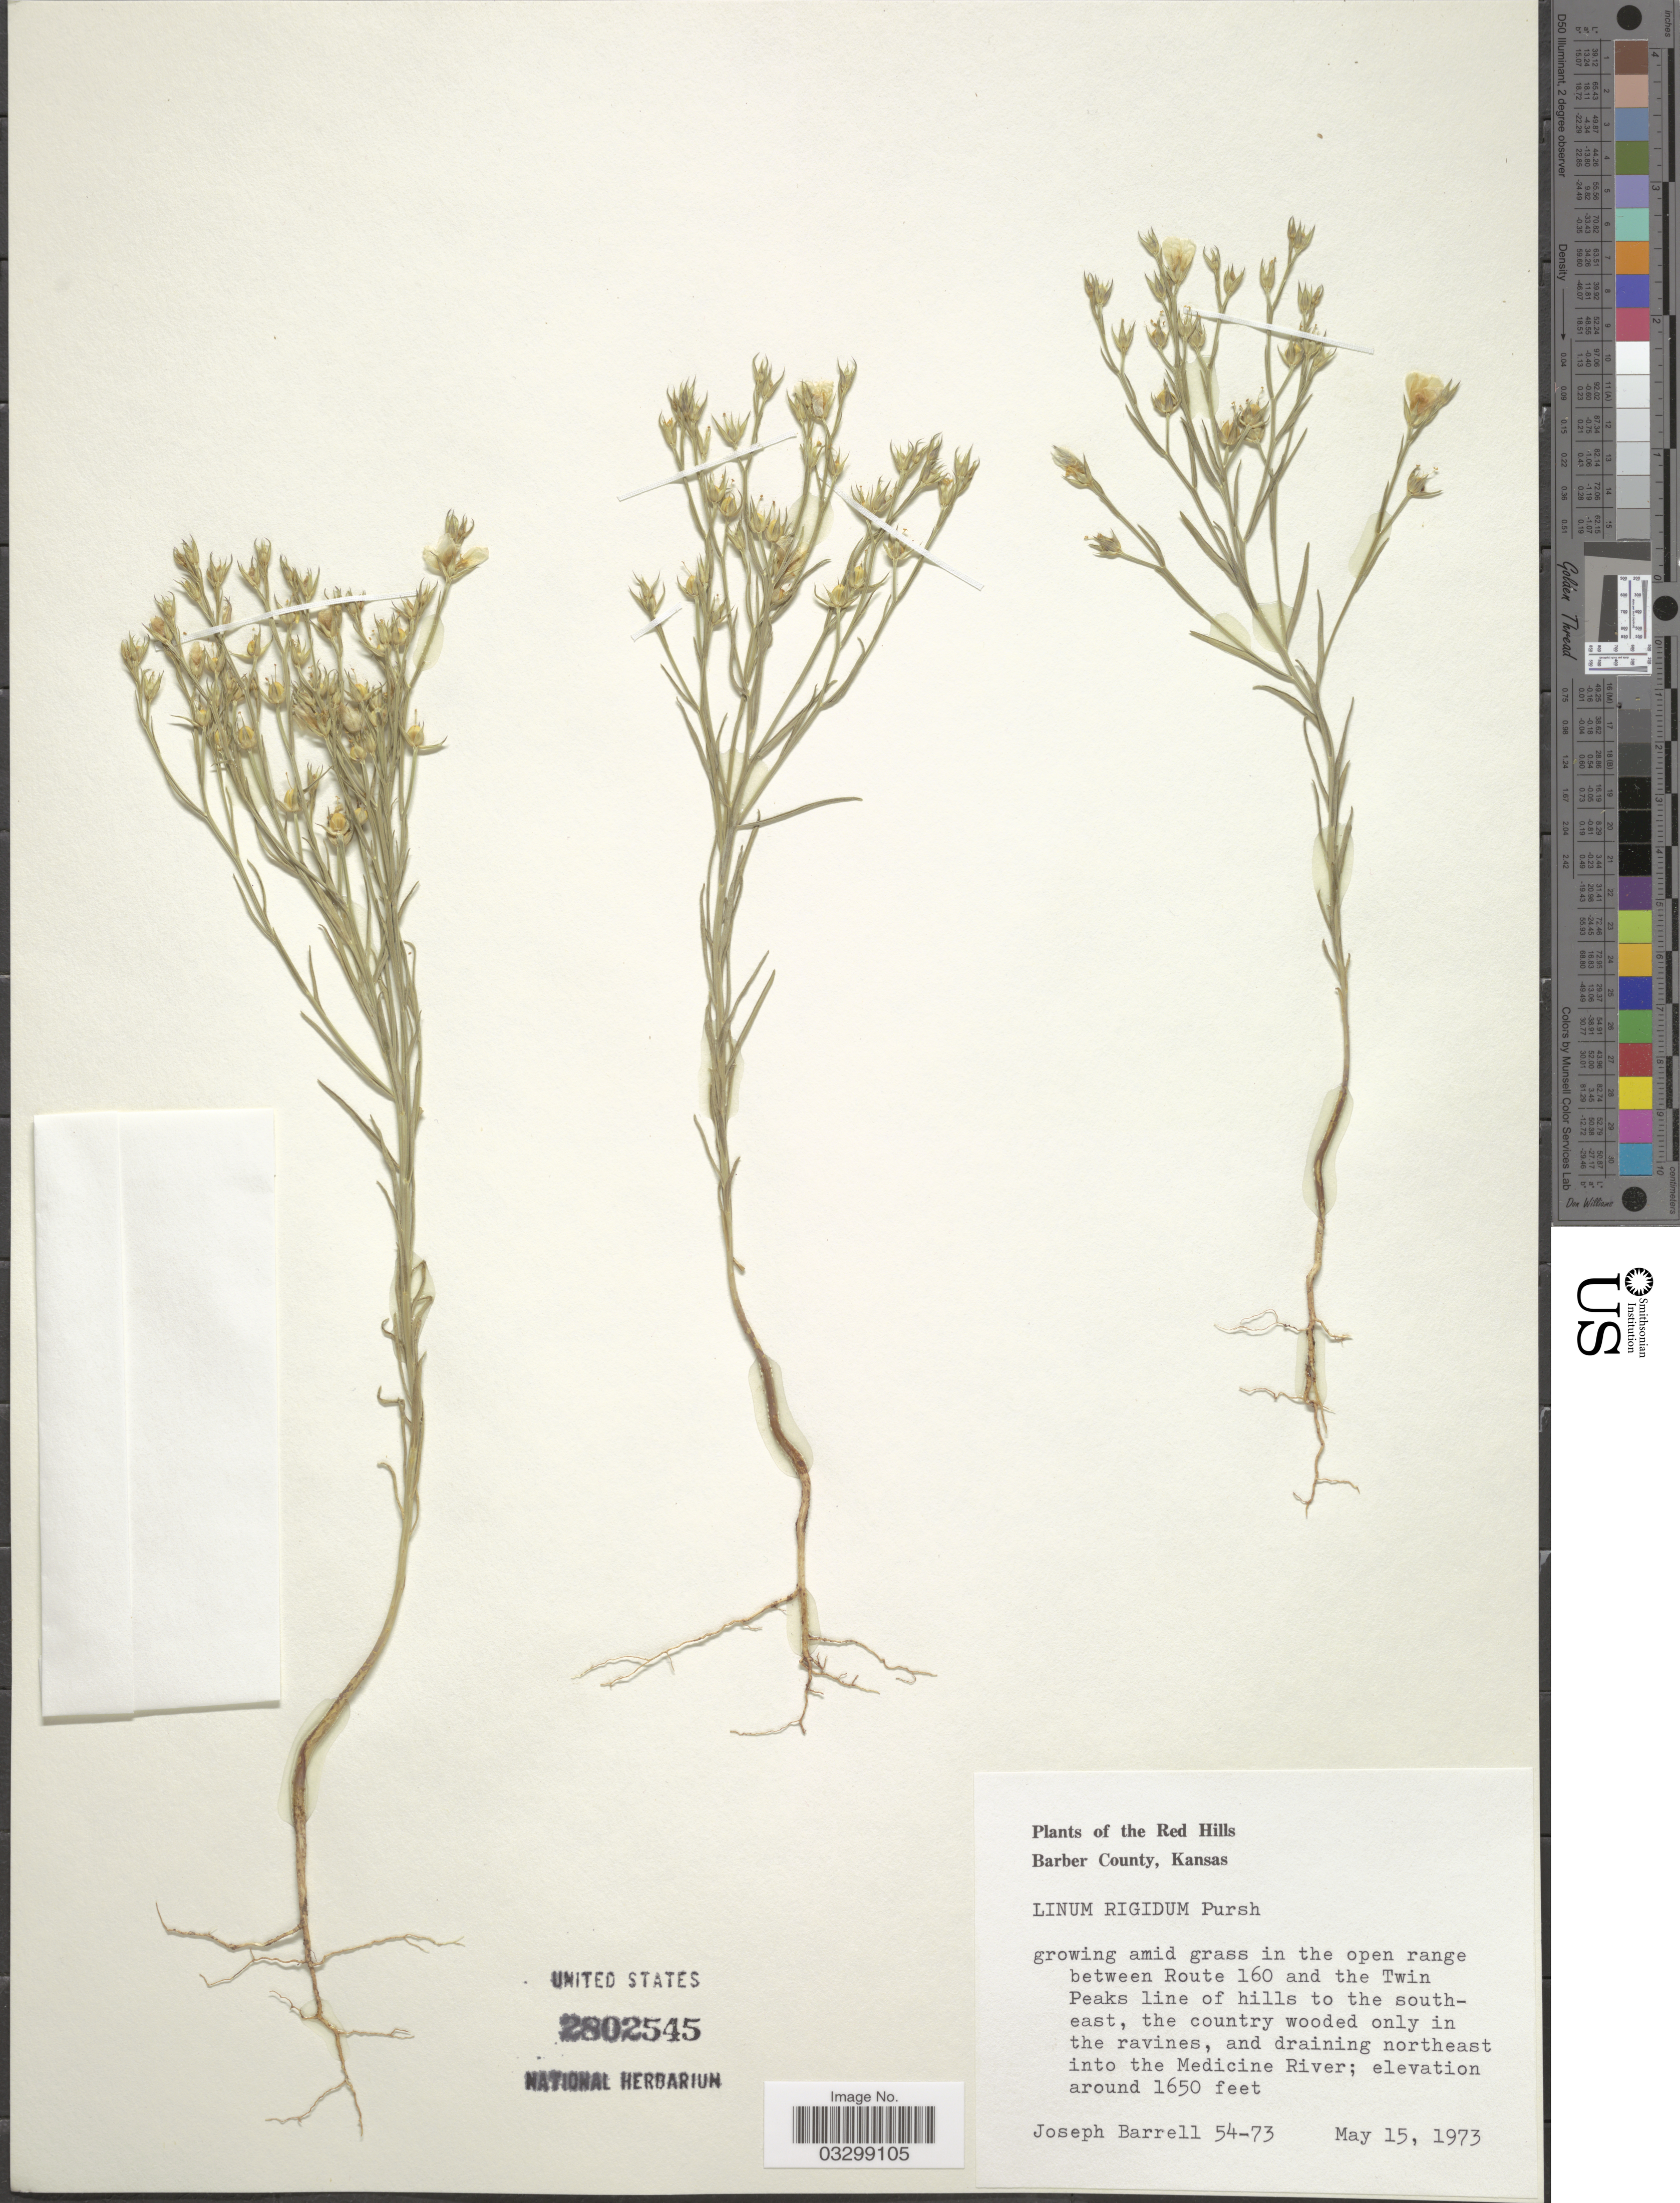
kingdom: Plantae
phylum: Tracheophyta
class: Magnoliopsida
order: Malpighiales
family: Linaceae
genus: Linum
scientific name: Linum rigidum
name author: Pursh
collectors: J. Barrell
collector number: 54-73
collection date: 1973-05-15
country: United States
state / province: Kansas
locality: Red Hills. Barber County. Open range between Route 160 and the Twin Peaks line of hills to the southeast, the country wooded only in the ravines, and drainage northeast into the Medicine River.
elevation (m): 503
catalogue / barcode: US 2802545